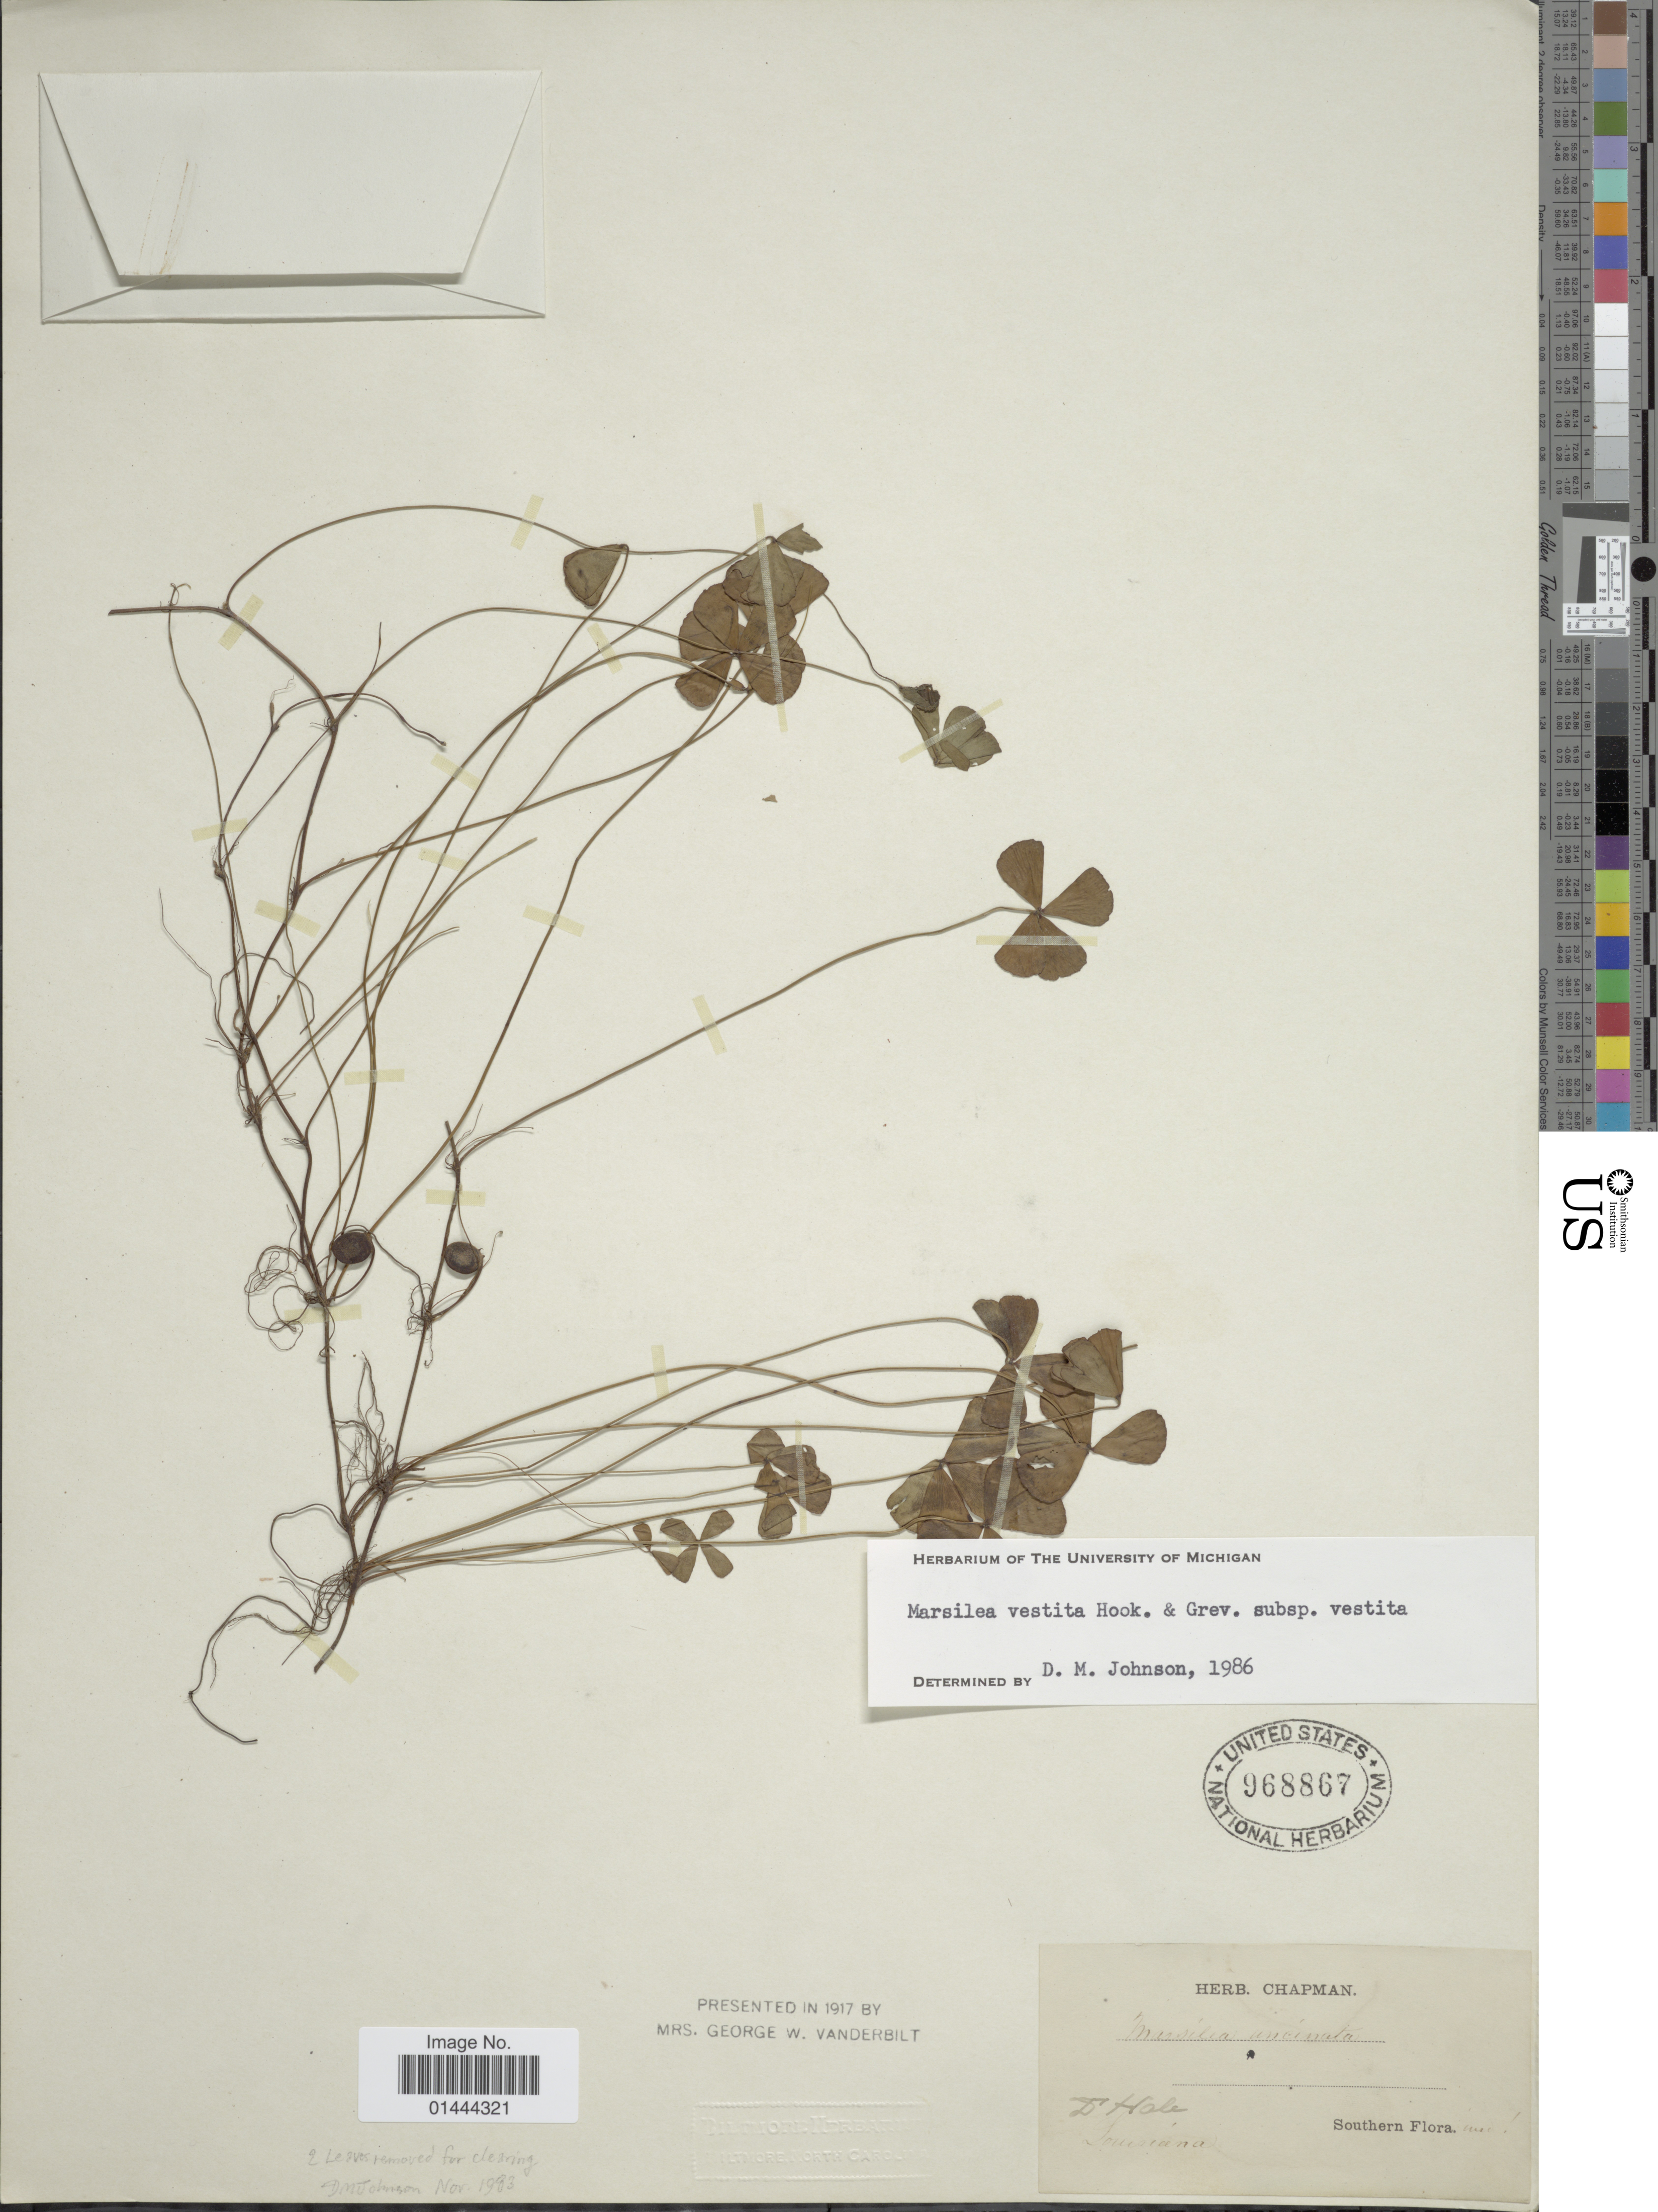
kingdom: Plantae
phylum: Tracheophyta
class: Polypodiopsida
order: Salviniales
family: Marsileaceae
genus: Marsilea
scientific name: Marsilea vestita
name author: Hook. & Grev.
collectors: -- Hale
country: United States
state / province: Louisiana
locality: Southern Flora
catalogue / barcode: US 968867